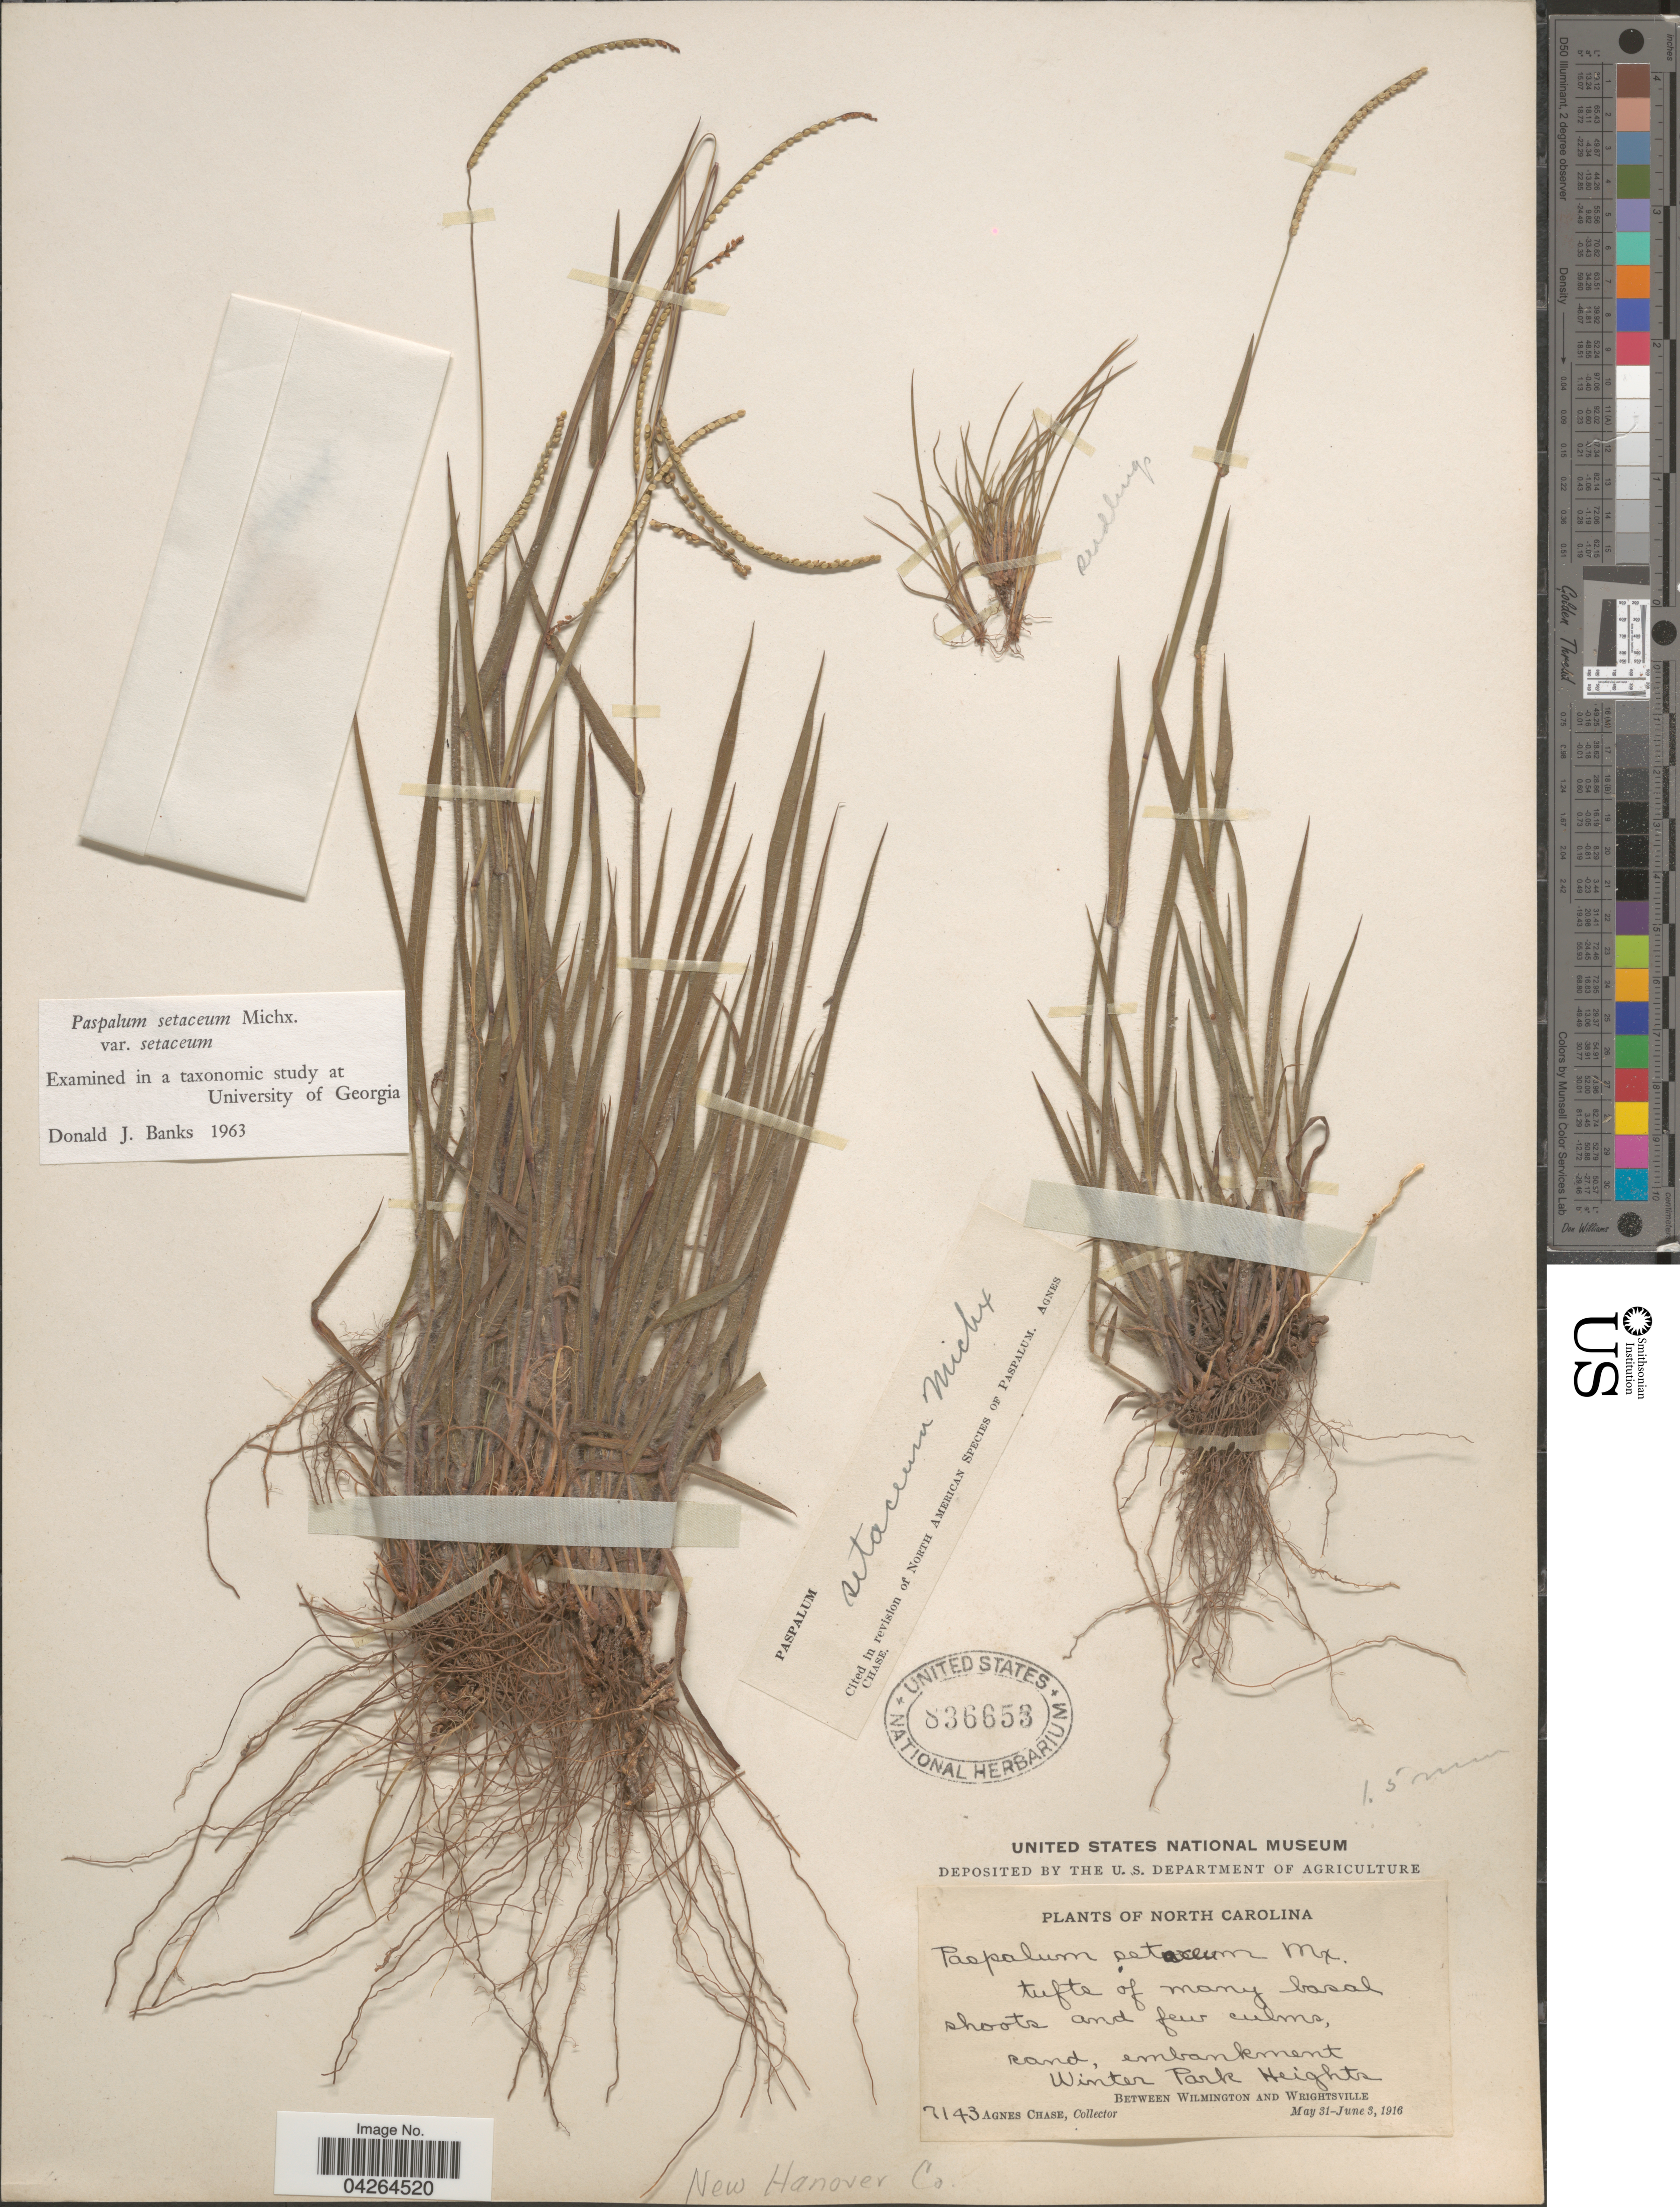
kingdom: Plantae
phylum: Tracheophyta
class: Liliopsida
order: Poales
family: Poaceae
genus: Paspalum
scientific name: Paspalum setaceum var. setaceum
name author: Michx.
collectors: A. Chase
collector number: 7143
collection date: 1916-05-31/1916-06-03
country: United States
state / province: North Carolina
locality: Embankment Winter Park Heights. Between Wilmington and Wrightsville. New Hanover Co.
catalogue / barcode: US 836653